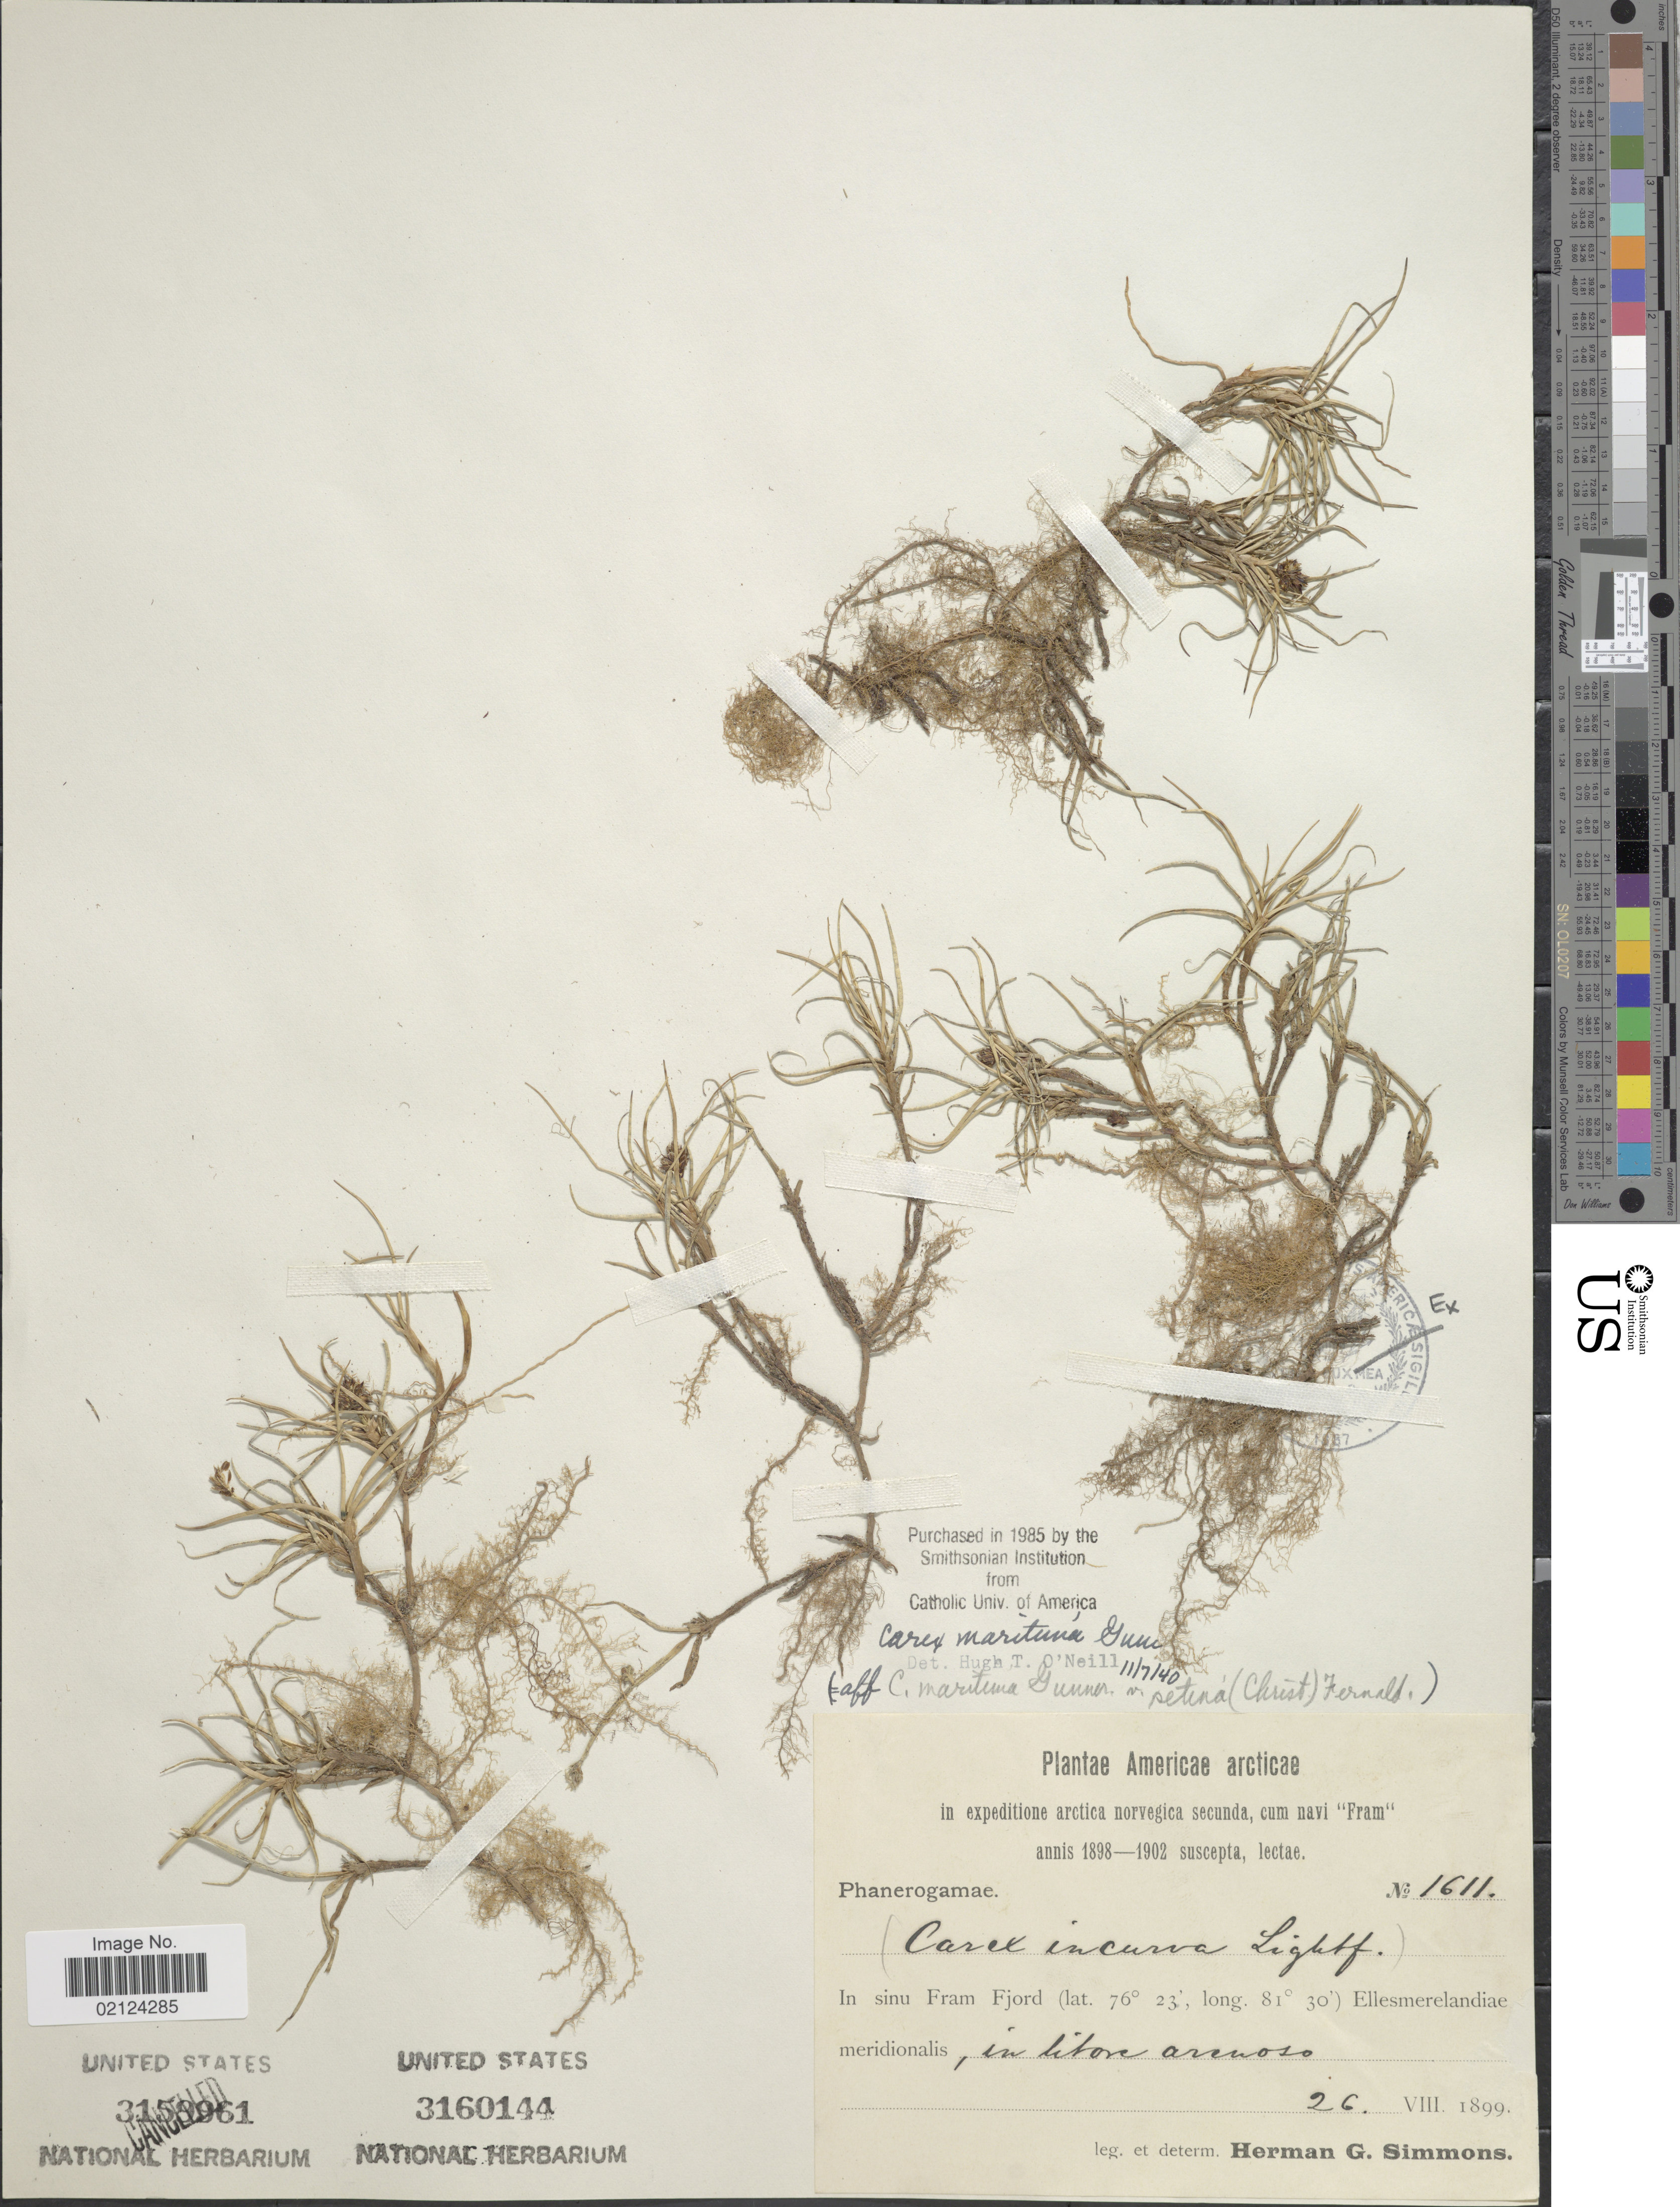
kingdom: Plantae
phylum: Tracheophyta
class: Liliopsida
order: Poales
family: Cyperaceae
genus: Carex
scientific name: Carex maritima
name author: Gunnerus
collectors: H. Simmons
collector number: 1611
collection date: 1899-08-26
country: Norway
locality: Arctica Norvegica secunda, cum navi " Fram" Americae Arcticae, In sinu Farm Fjord Ellesmerelandiae meridionalis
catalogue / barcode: US 3160144